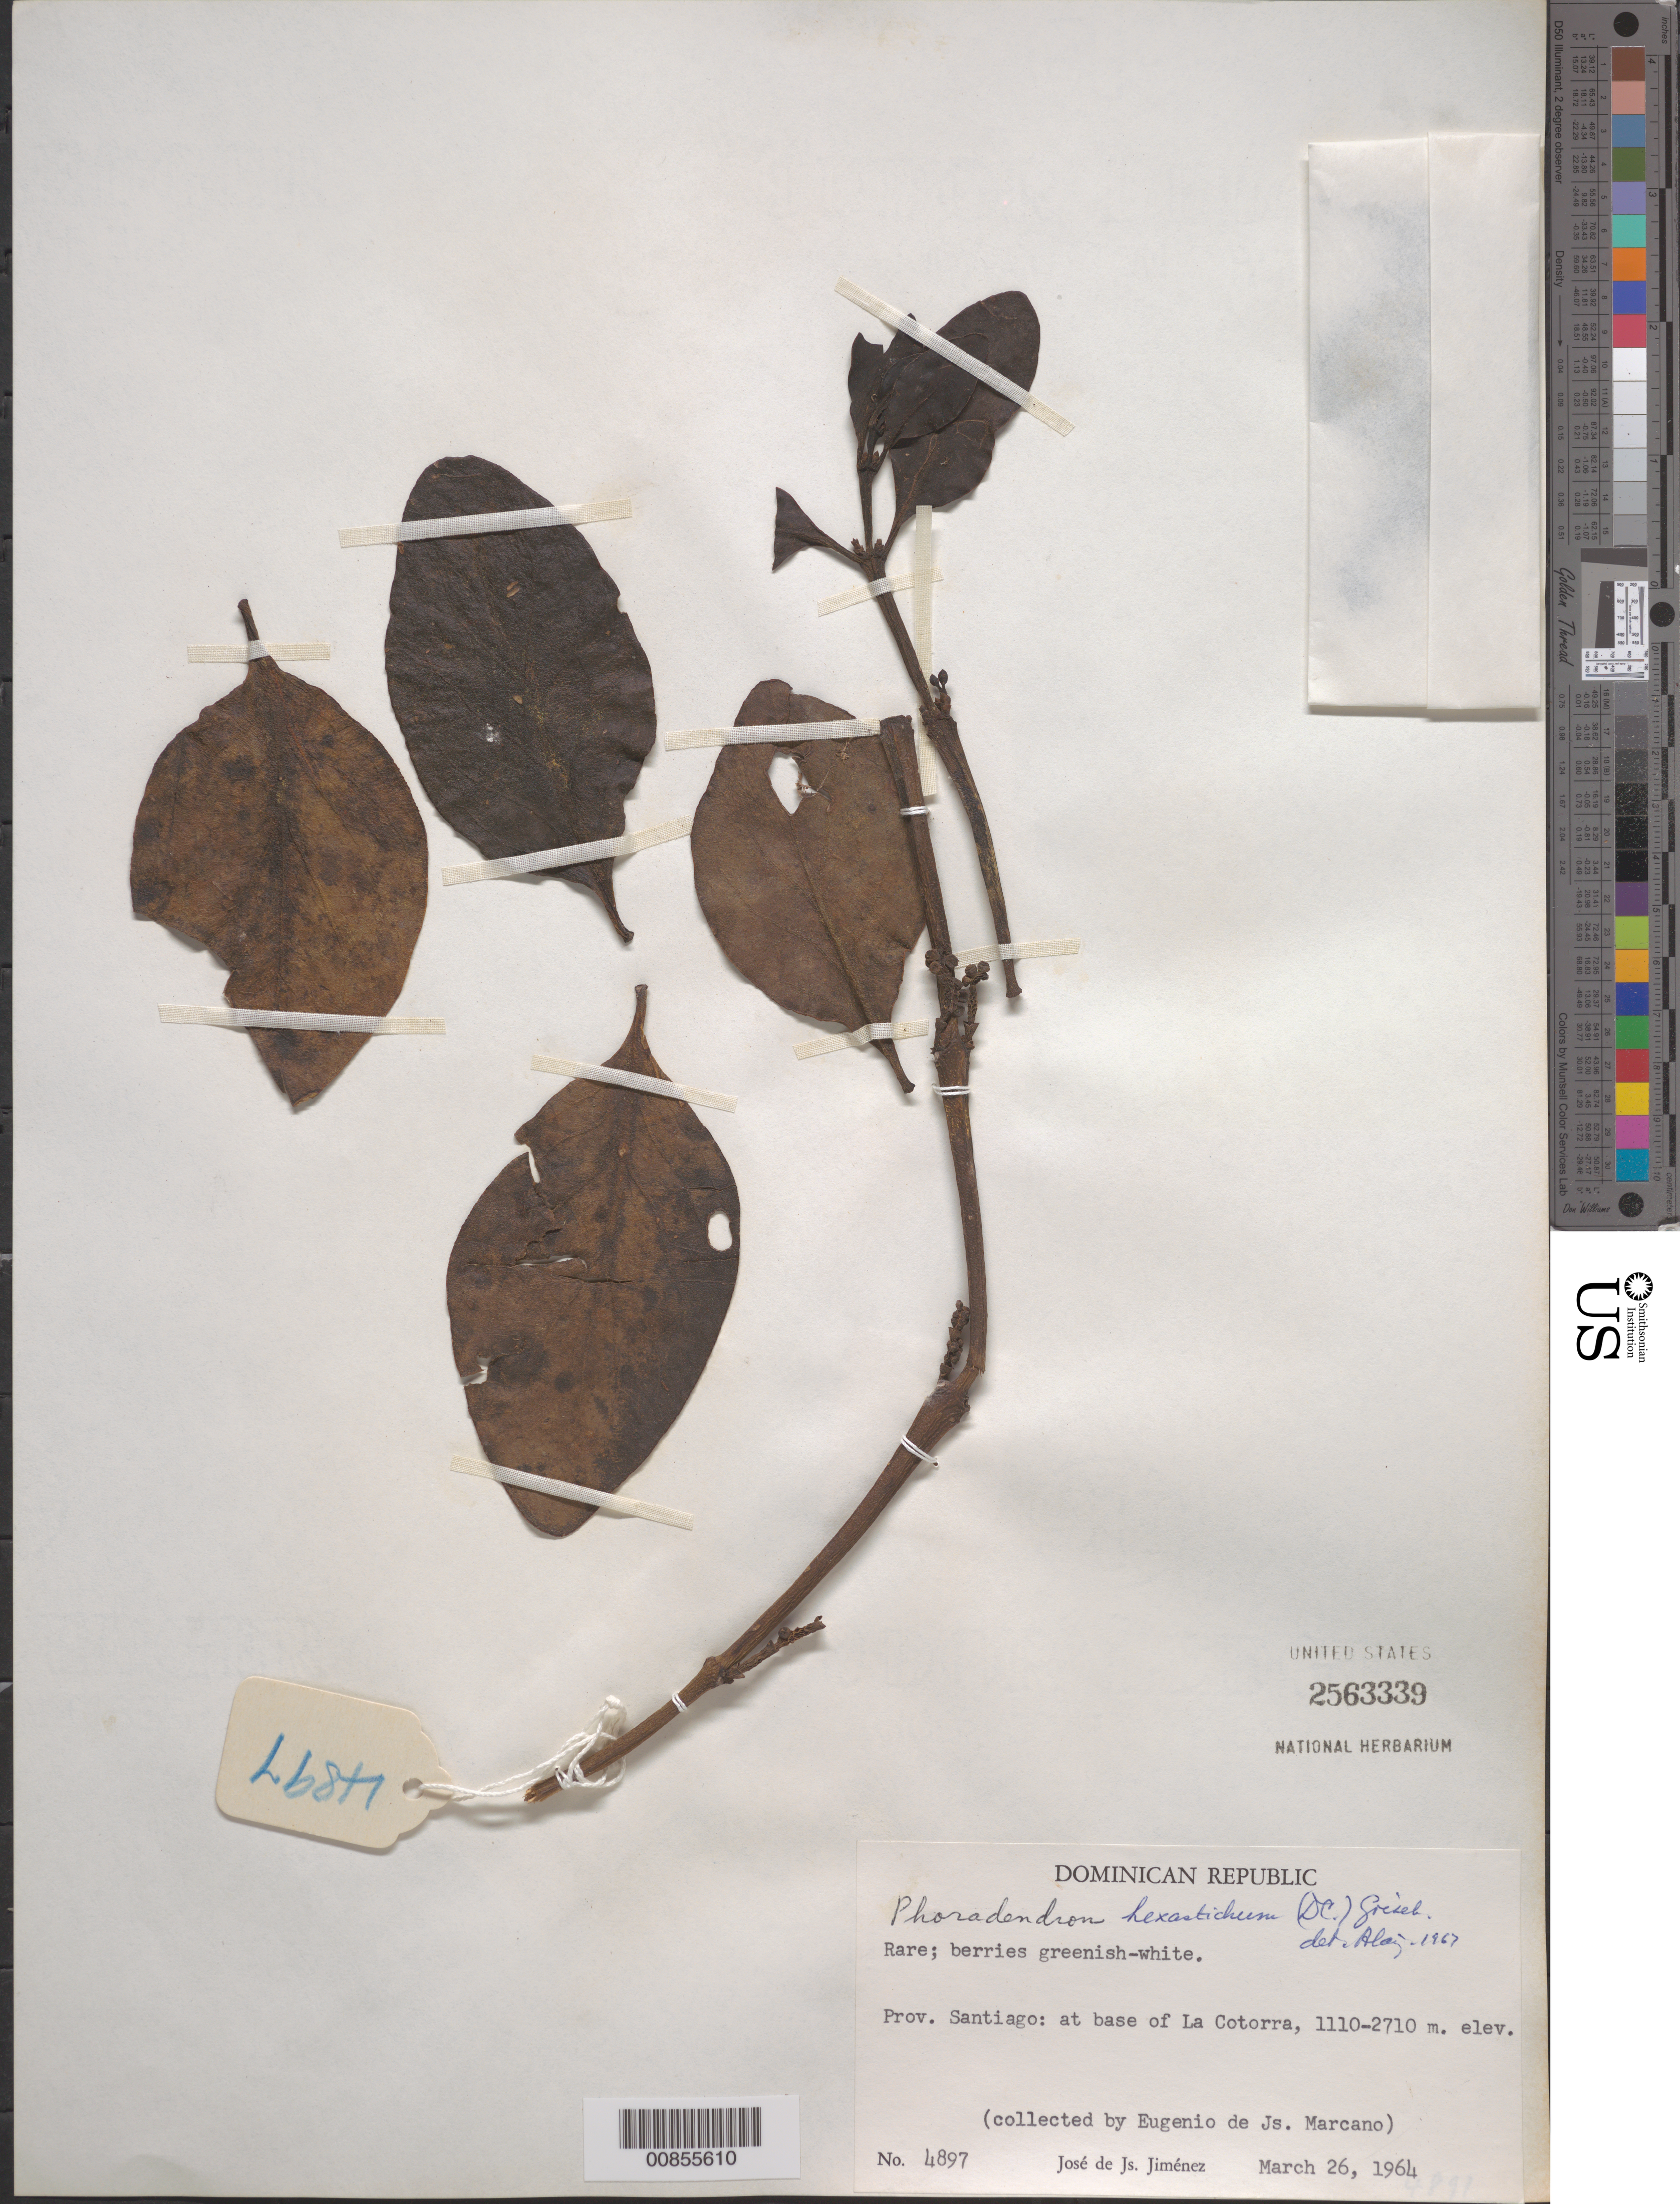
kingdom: Plantae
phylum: Tracheophyta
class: Magnoliopsida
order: Santalales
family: Viscaceae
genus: Phoradendron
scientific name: Phoradendron hexastichum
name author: (DC.) Griseb.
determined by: Liogier, Alain H.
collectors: J. J. Jiménez Almonte & E. J. Marcano F.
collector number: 4897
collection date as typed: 26 Mar 1964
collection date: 1964-03-26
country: Dominican Republic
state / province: Santiago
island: Hispaniola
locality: Base of La Cotorra.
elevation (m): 1110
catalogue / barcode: US 2563339